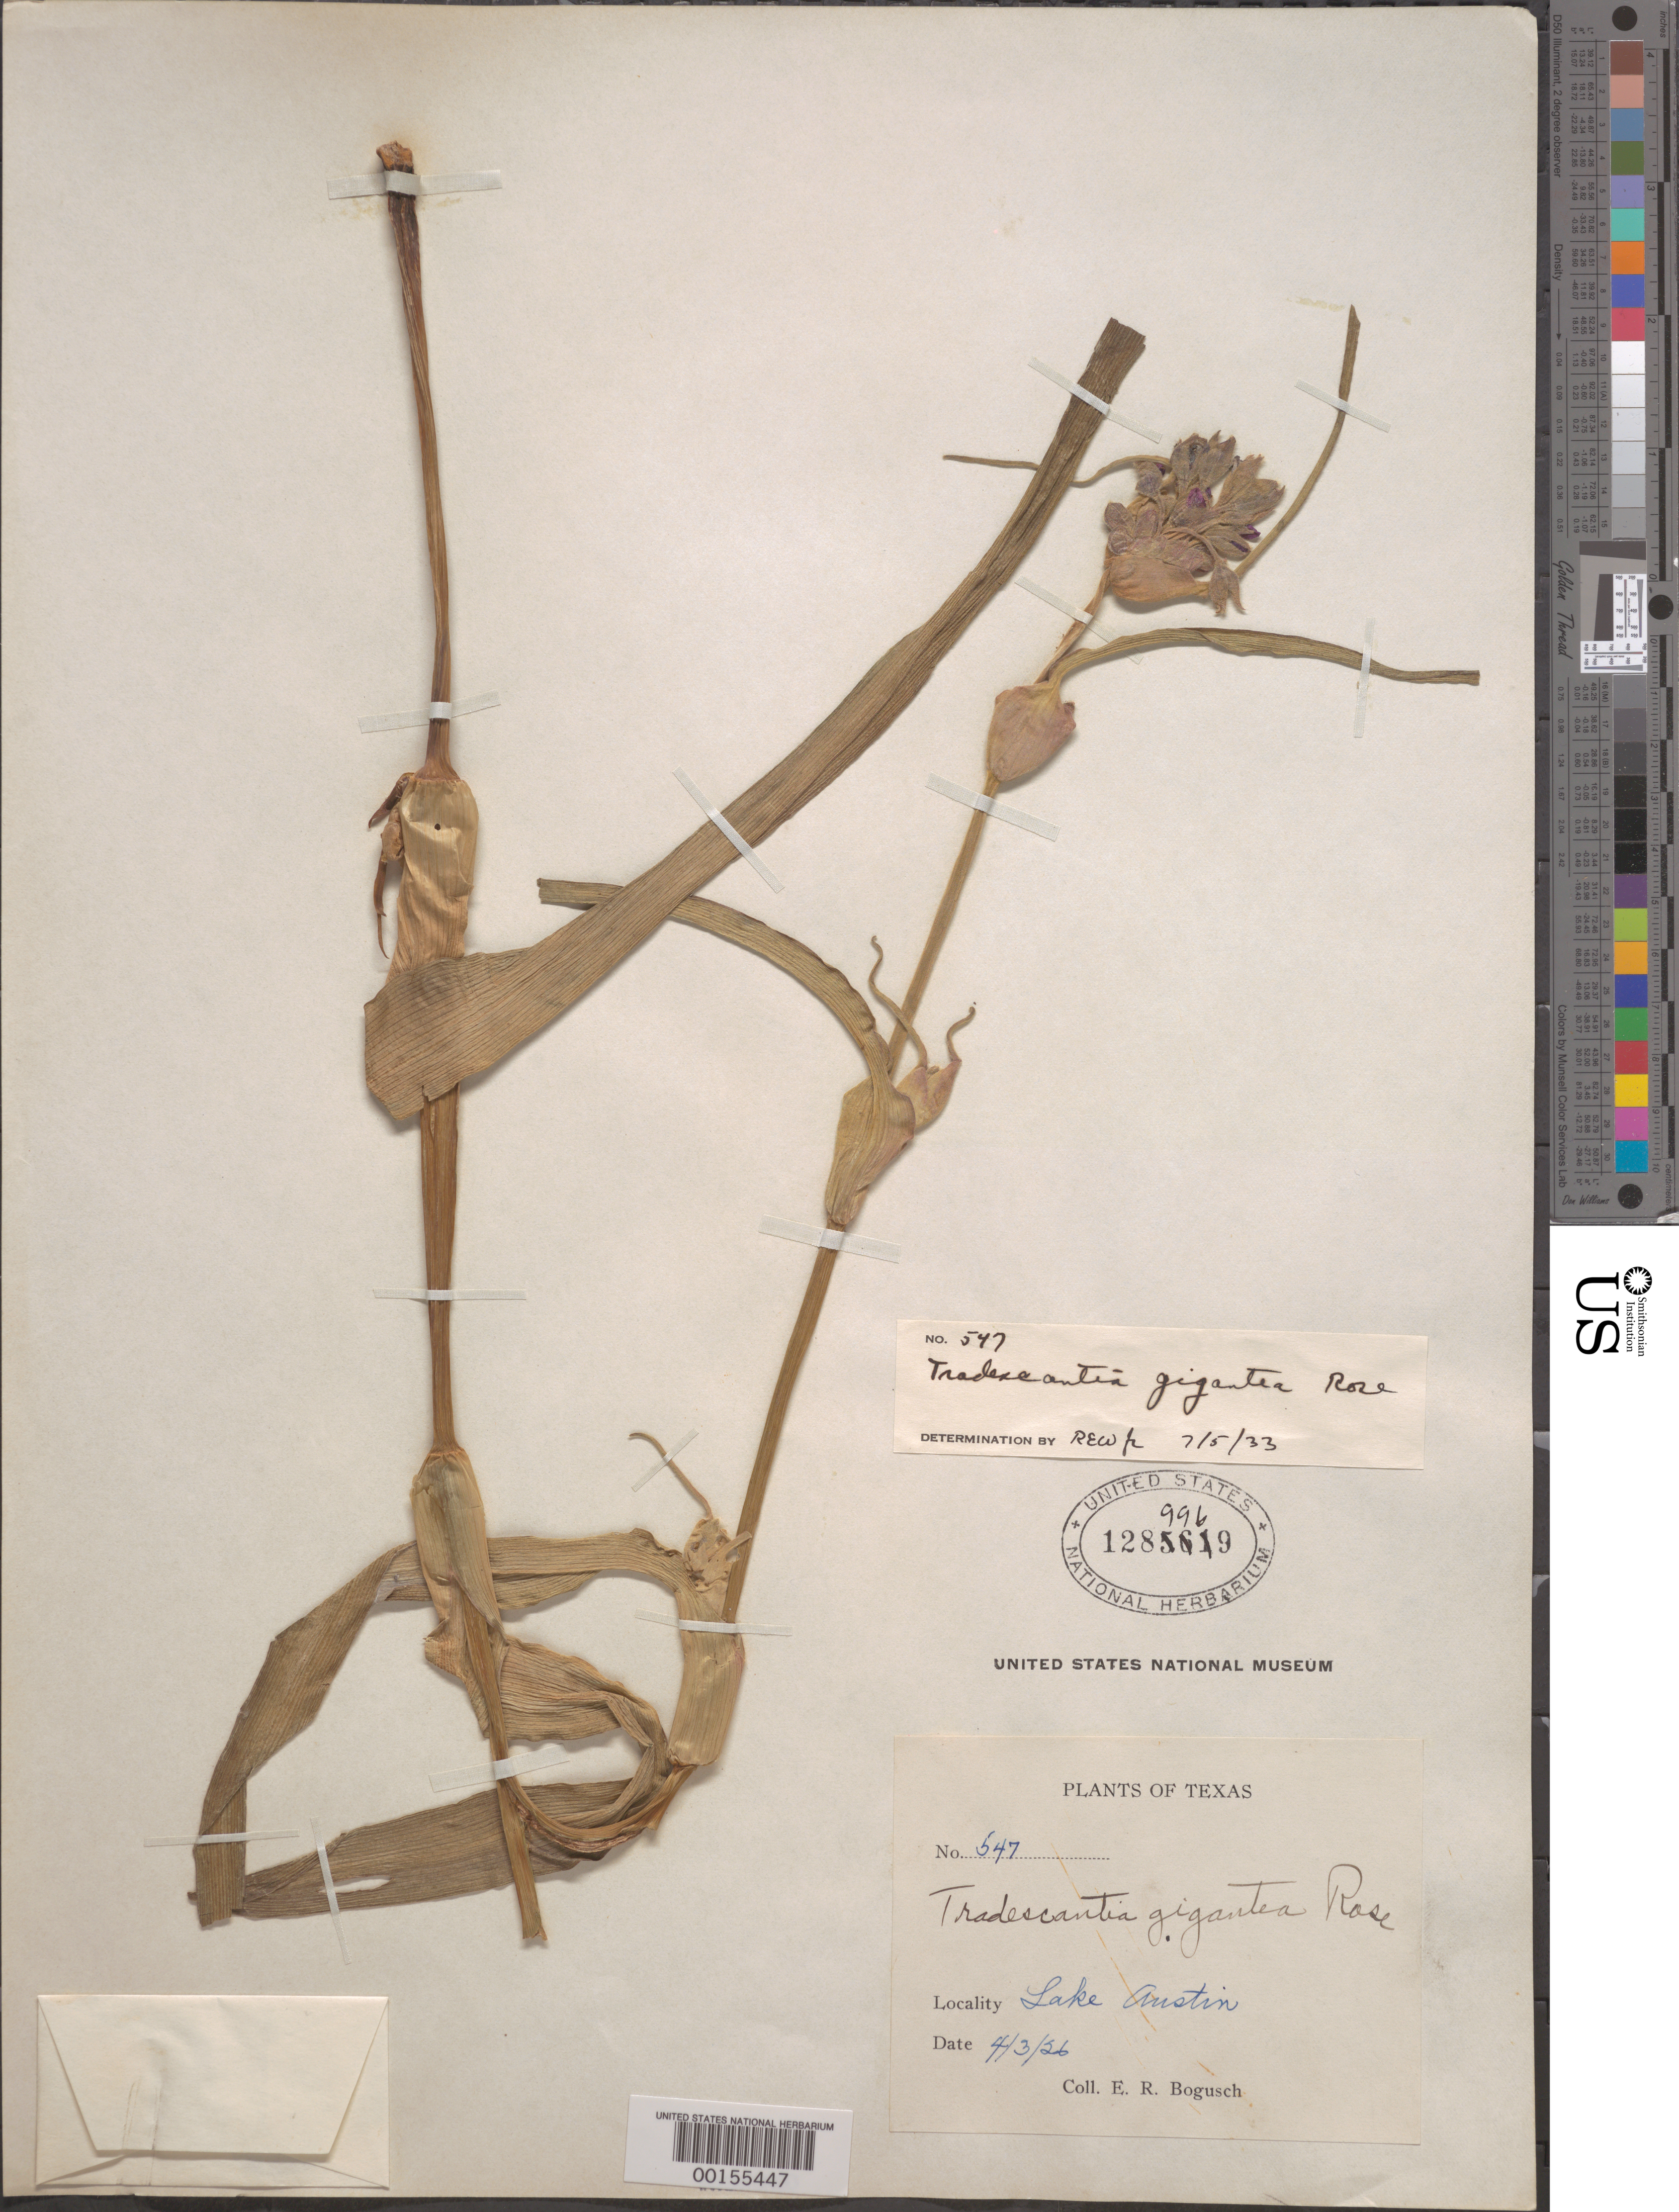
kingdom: Plantae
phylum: Tracheophyta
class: Liliopsida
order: Commelinales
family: Commelinaceae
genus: Tradescantia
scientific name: Tradescantia gigantea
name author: Rose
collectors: E. Bogusch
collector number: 547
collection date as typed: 03 Apr 1926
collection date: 1926-04-03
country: United States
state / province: Texas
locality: Lake austin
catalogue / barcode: US 1289969